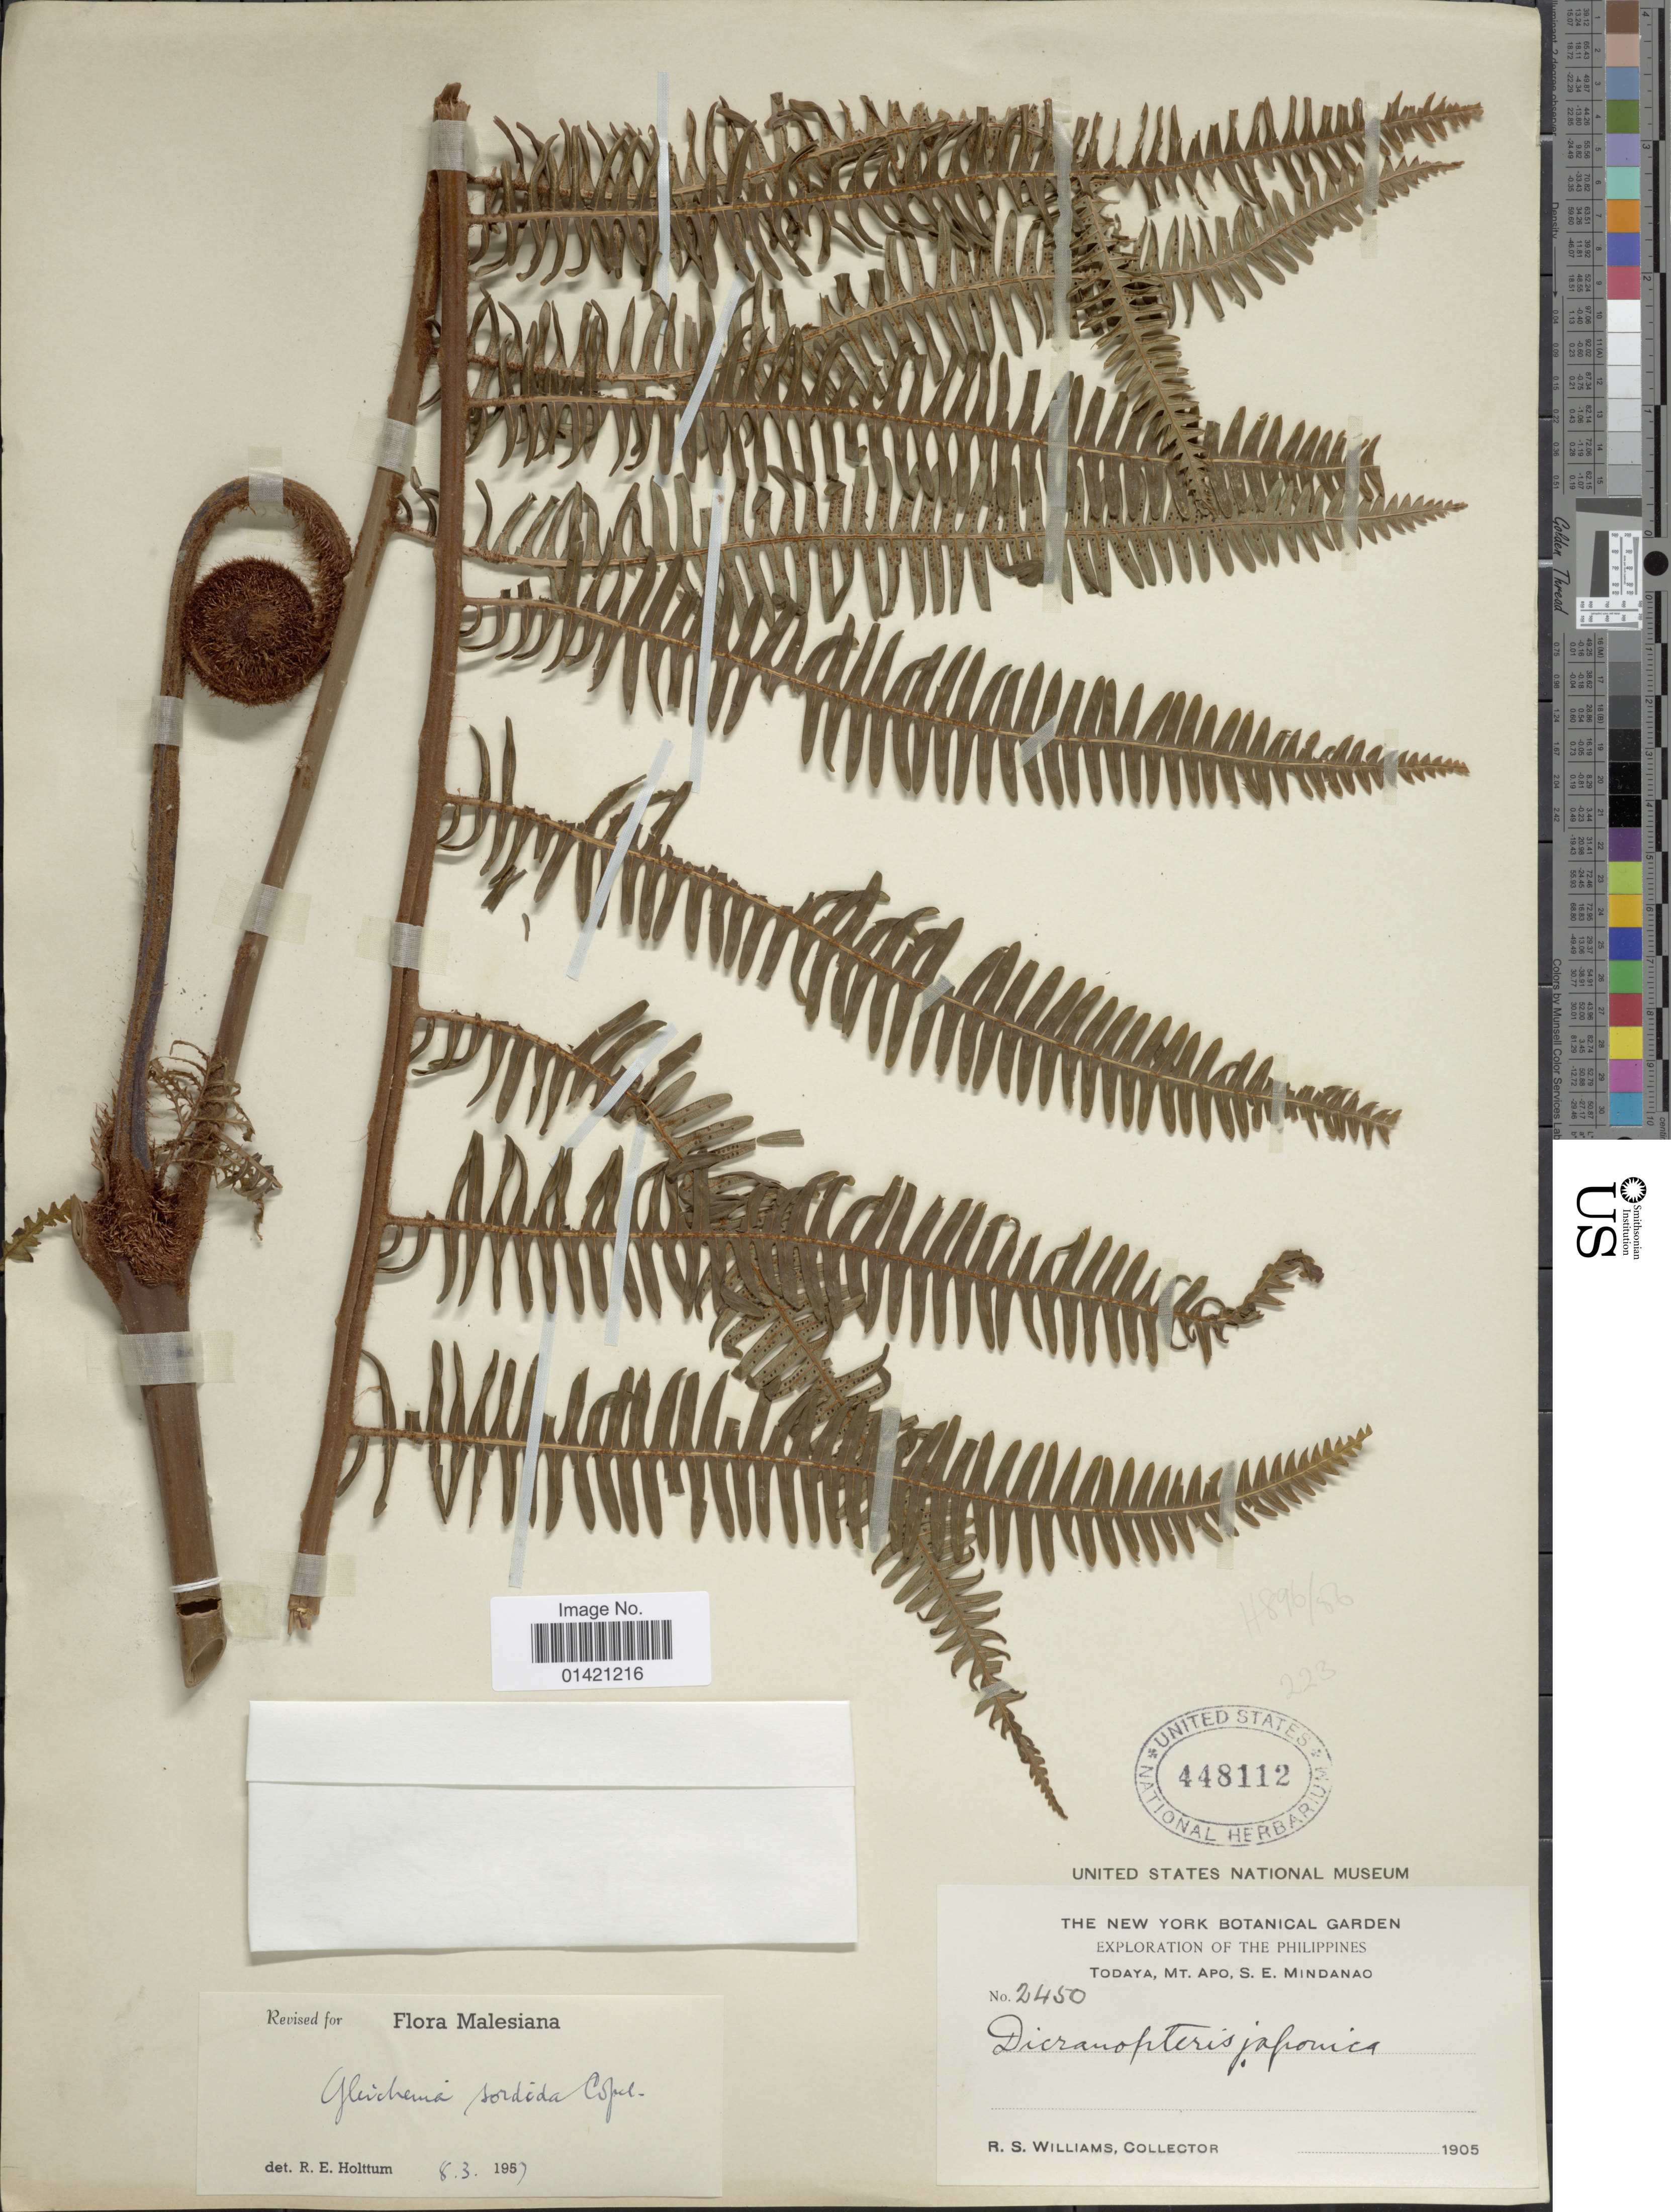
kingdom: Plantae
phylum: Tracheophyta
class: Polypodiopsida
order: Gleicheniales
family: Gleicheniaceae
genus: Diplopterygium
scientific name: Diplopterygium sordidum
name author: (Copel.) Parris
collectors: R. S. Williams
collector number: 2450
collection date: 1905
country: Philippines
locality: Todaya, Mt. Apo. S.E. Mindanao.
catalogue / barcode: US 448112